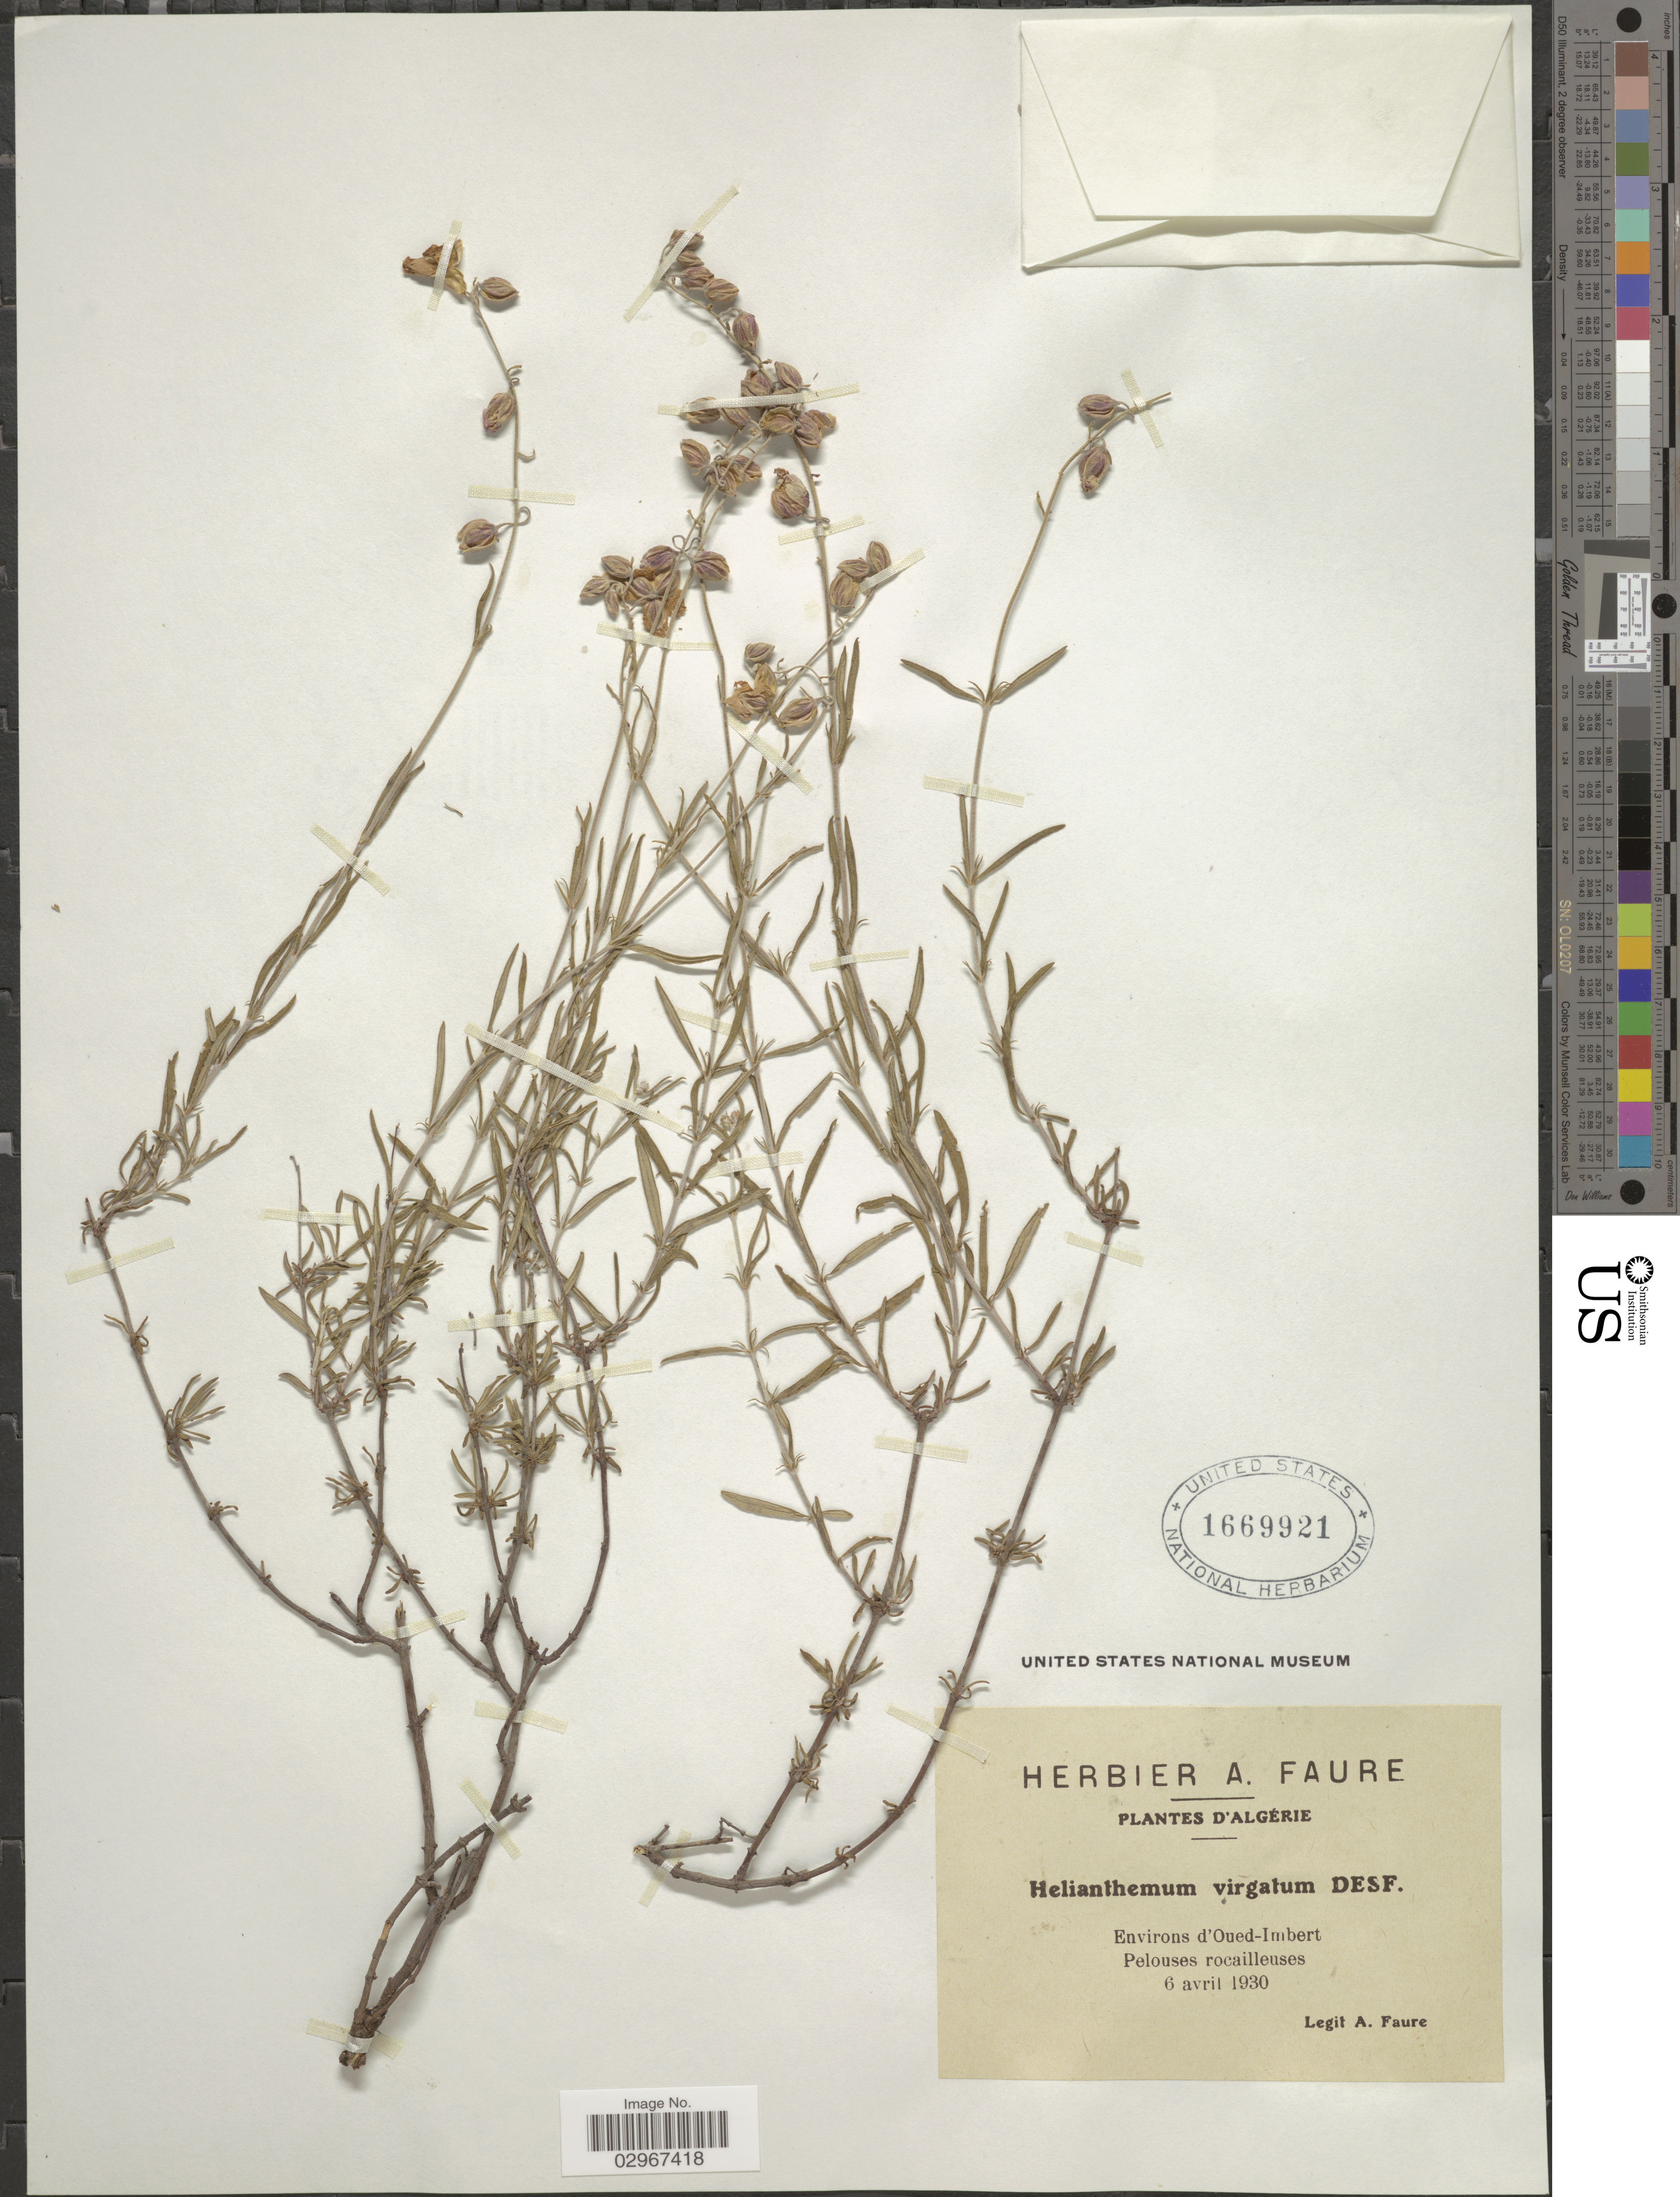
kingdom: Plantae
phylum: Tracheophyta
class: Magnoliopsida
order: Malvales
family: Cistaceae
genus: Helianthemum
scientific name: Helianthemum virgatum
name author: (Desf.) Pers.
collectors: A. Faure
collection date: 1930-04-06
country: Algeria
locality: Algérie. Environs d'Oued-Imbert. Pelouses rocaileuses.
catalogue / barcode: US 1669921